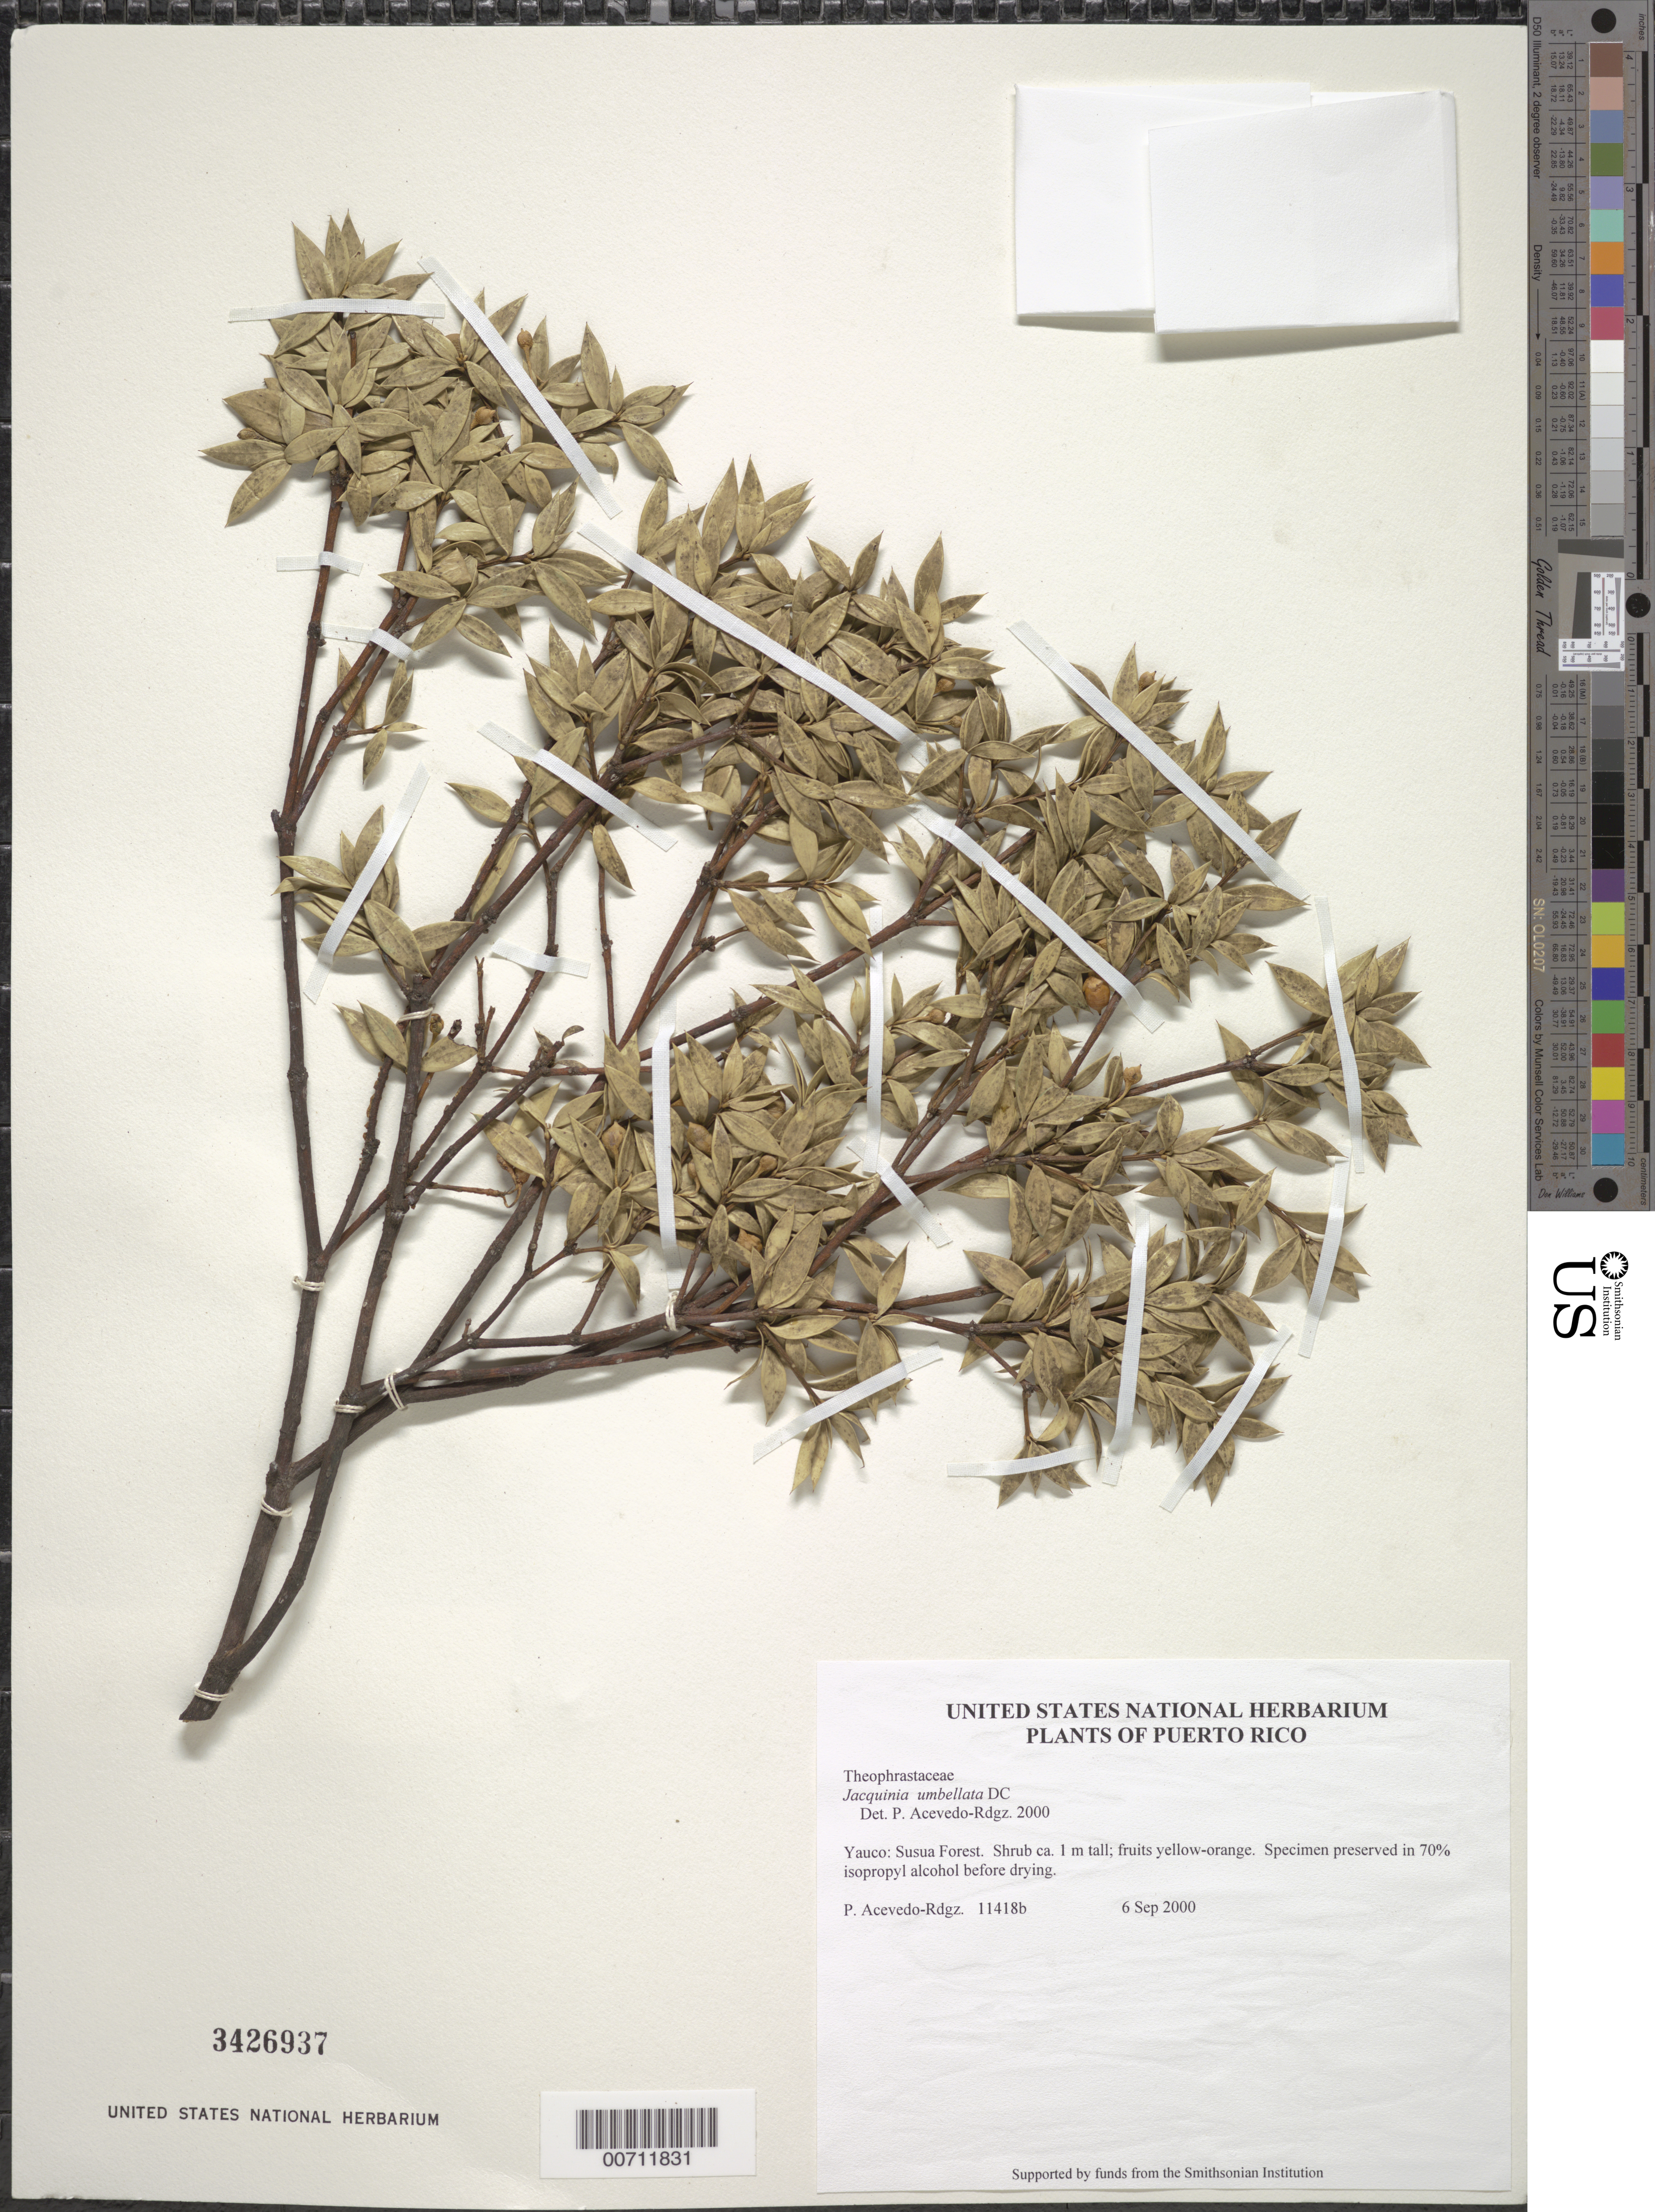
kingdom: Plantae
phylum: Tracheophyta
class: Magnoliopsida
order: Ericales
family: Primulaceae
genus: Jacquinia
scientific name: Jacquinia umbellata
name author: A. DC.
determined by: Acevedo-Rodríguez, P., (BOT), Smithsonian Institution - National Museum of Natural History (UNITED STATES)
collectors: P. Acevedo-Rodr.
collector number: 11418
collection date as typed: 06 Sep 2000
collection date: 2000-09-06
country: Puerto Rico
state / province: Yauco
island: Puerto Rico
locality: Yauco: Susua Forest.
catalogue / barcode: US 3426937